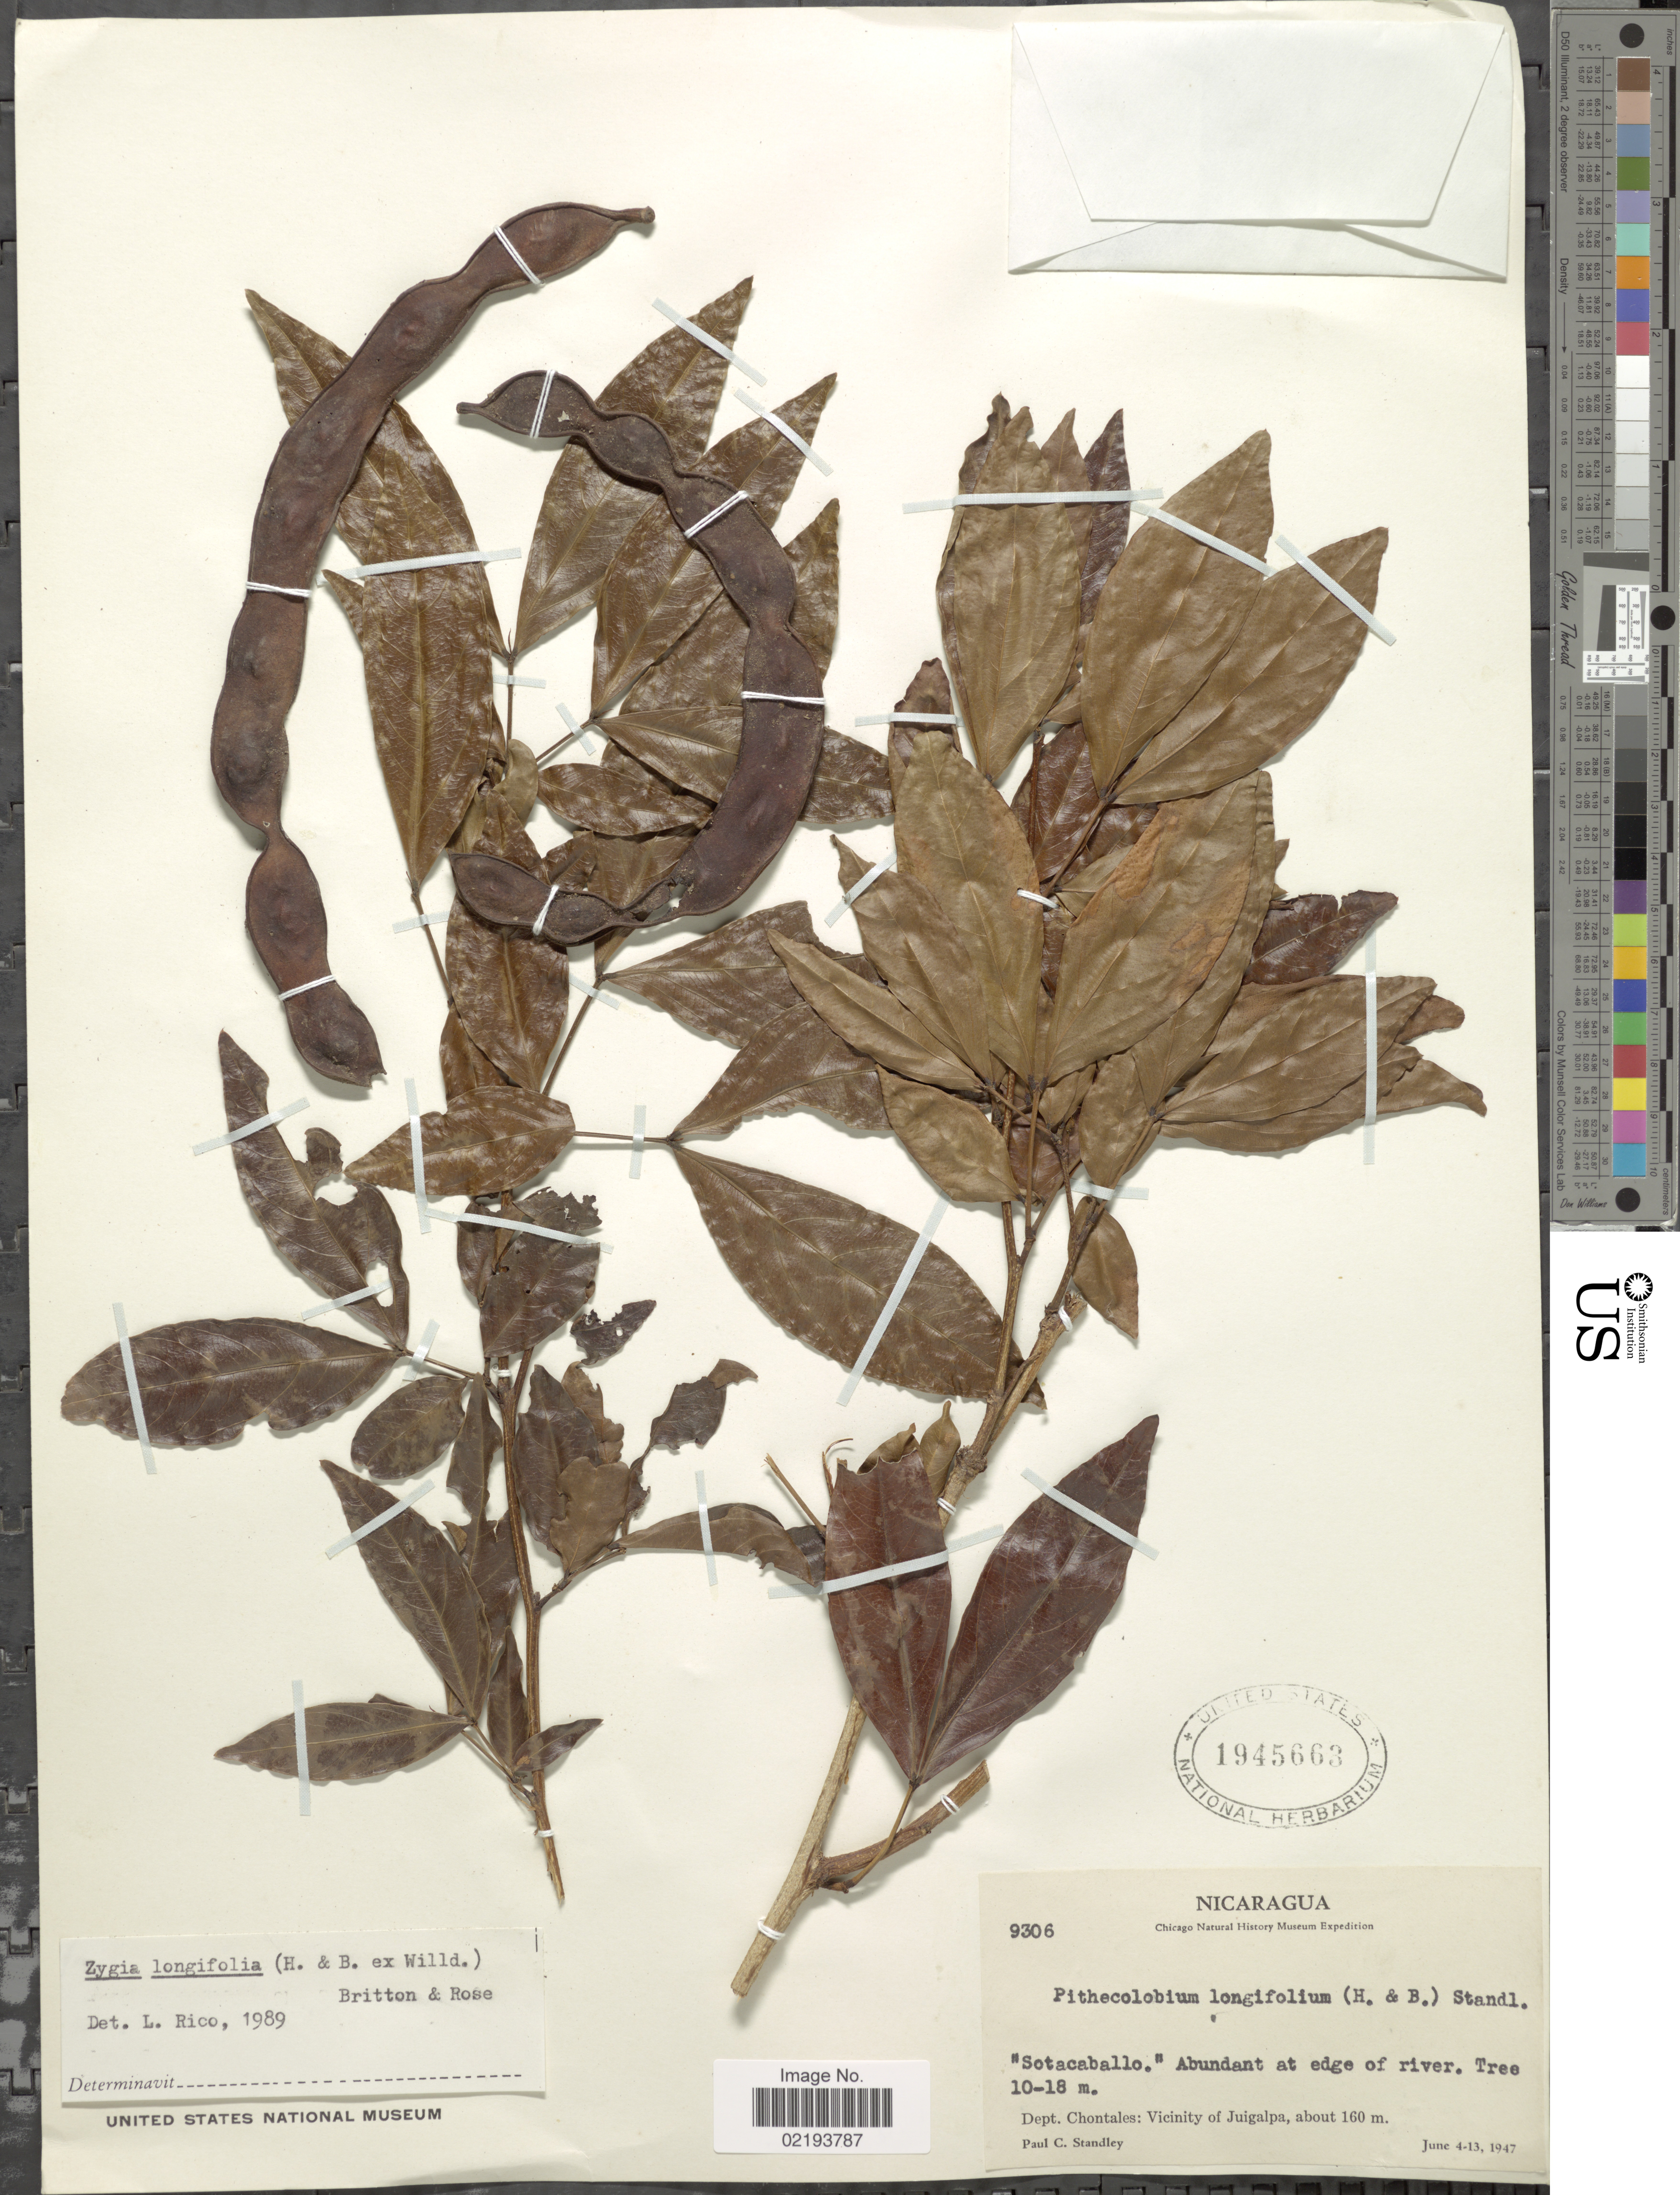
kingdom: Plantae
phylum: Tracheophyta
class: Magnoliopsida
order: Fabales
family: Fabaceae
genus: Zygia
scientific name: Zygia longifolia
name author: (Willd.) Britton & Rose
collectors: P. C. Standley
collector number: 9306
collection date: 1947-06-04/1947-06-13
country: Nicaragua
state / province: Chontales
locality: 'Sotacaballo' Abundant at edge of river. Dept. Chontales: Vicinity of Juigalpa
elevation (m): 160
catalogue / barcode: US 1945663